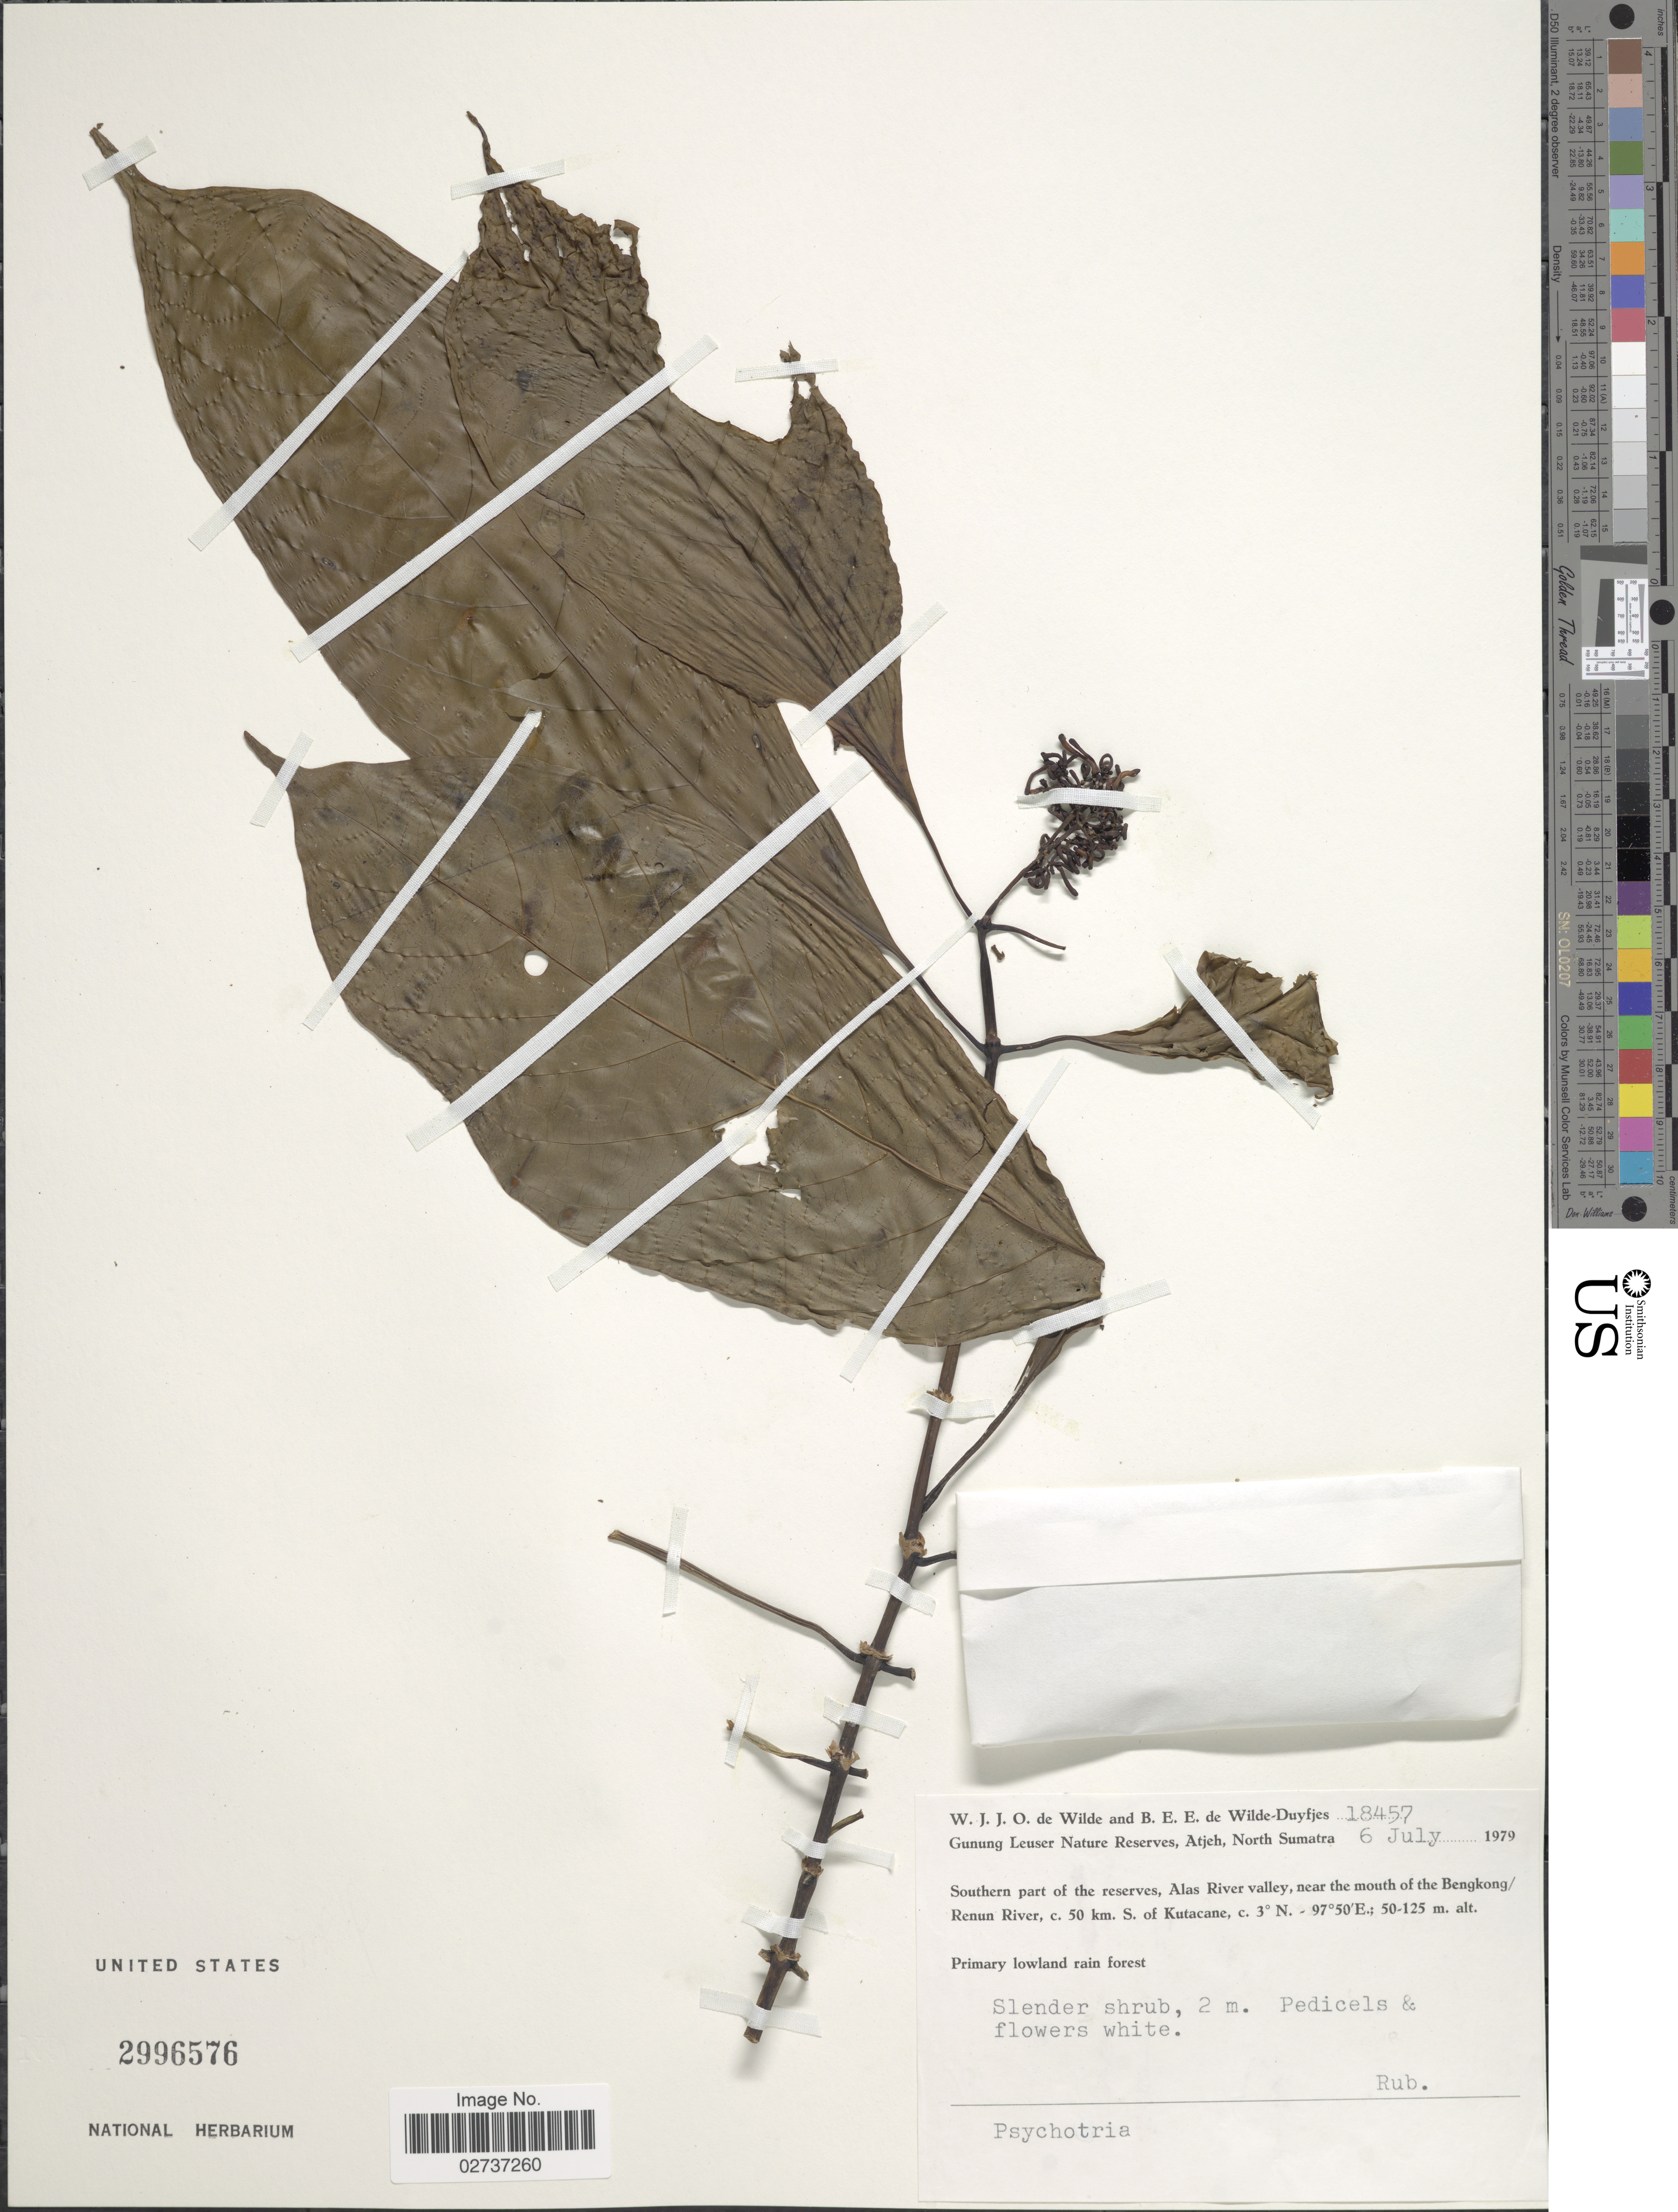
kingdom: Plantae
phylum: Tracheophyta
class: Magnoliopsida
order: Gentianales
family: Rubiaceae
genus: Psychotria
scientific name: Psychotria sp.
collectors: W. J. de Wilde & B. E. de Wilde-Duyfjes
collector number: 18457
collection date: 1979-07-06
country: Indonesia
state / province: Sumatra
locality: Gunung Leuser Nature Reserve, Atjeh, North Sumatra, Southern part of the reserves, Alas River valley, near the mouth of the Benkong/Renun River, c. 50 km. S of Kutacane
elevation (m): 50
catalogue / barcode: US 2996576